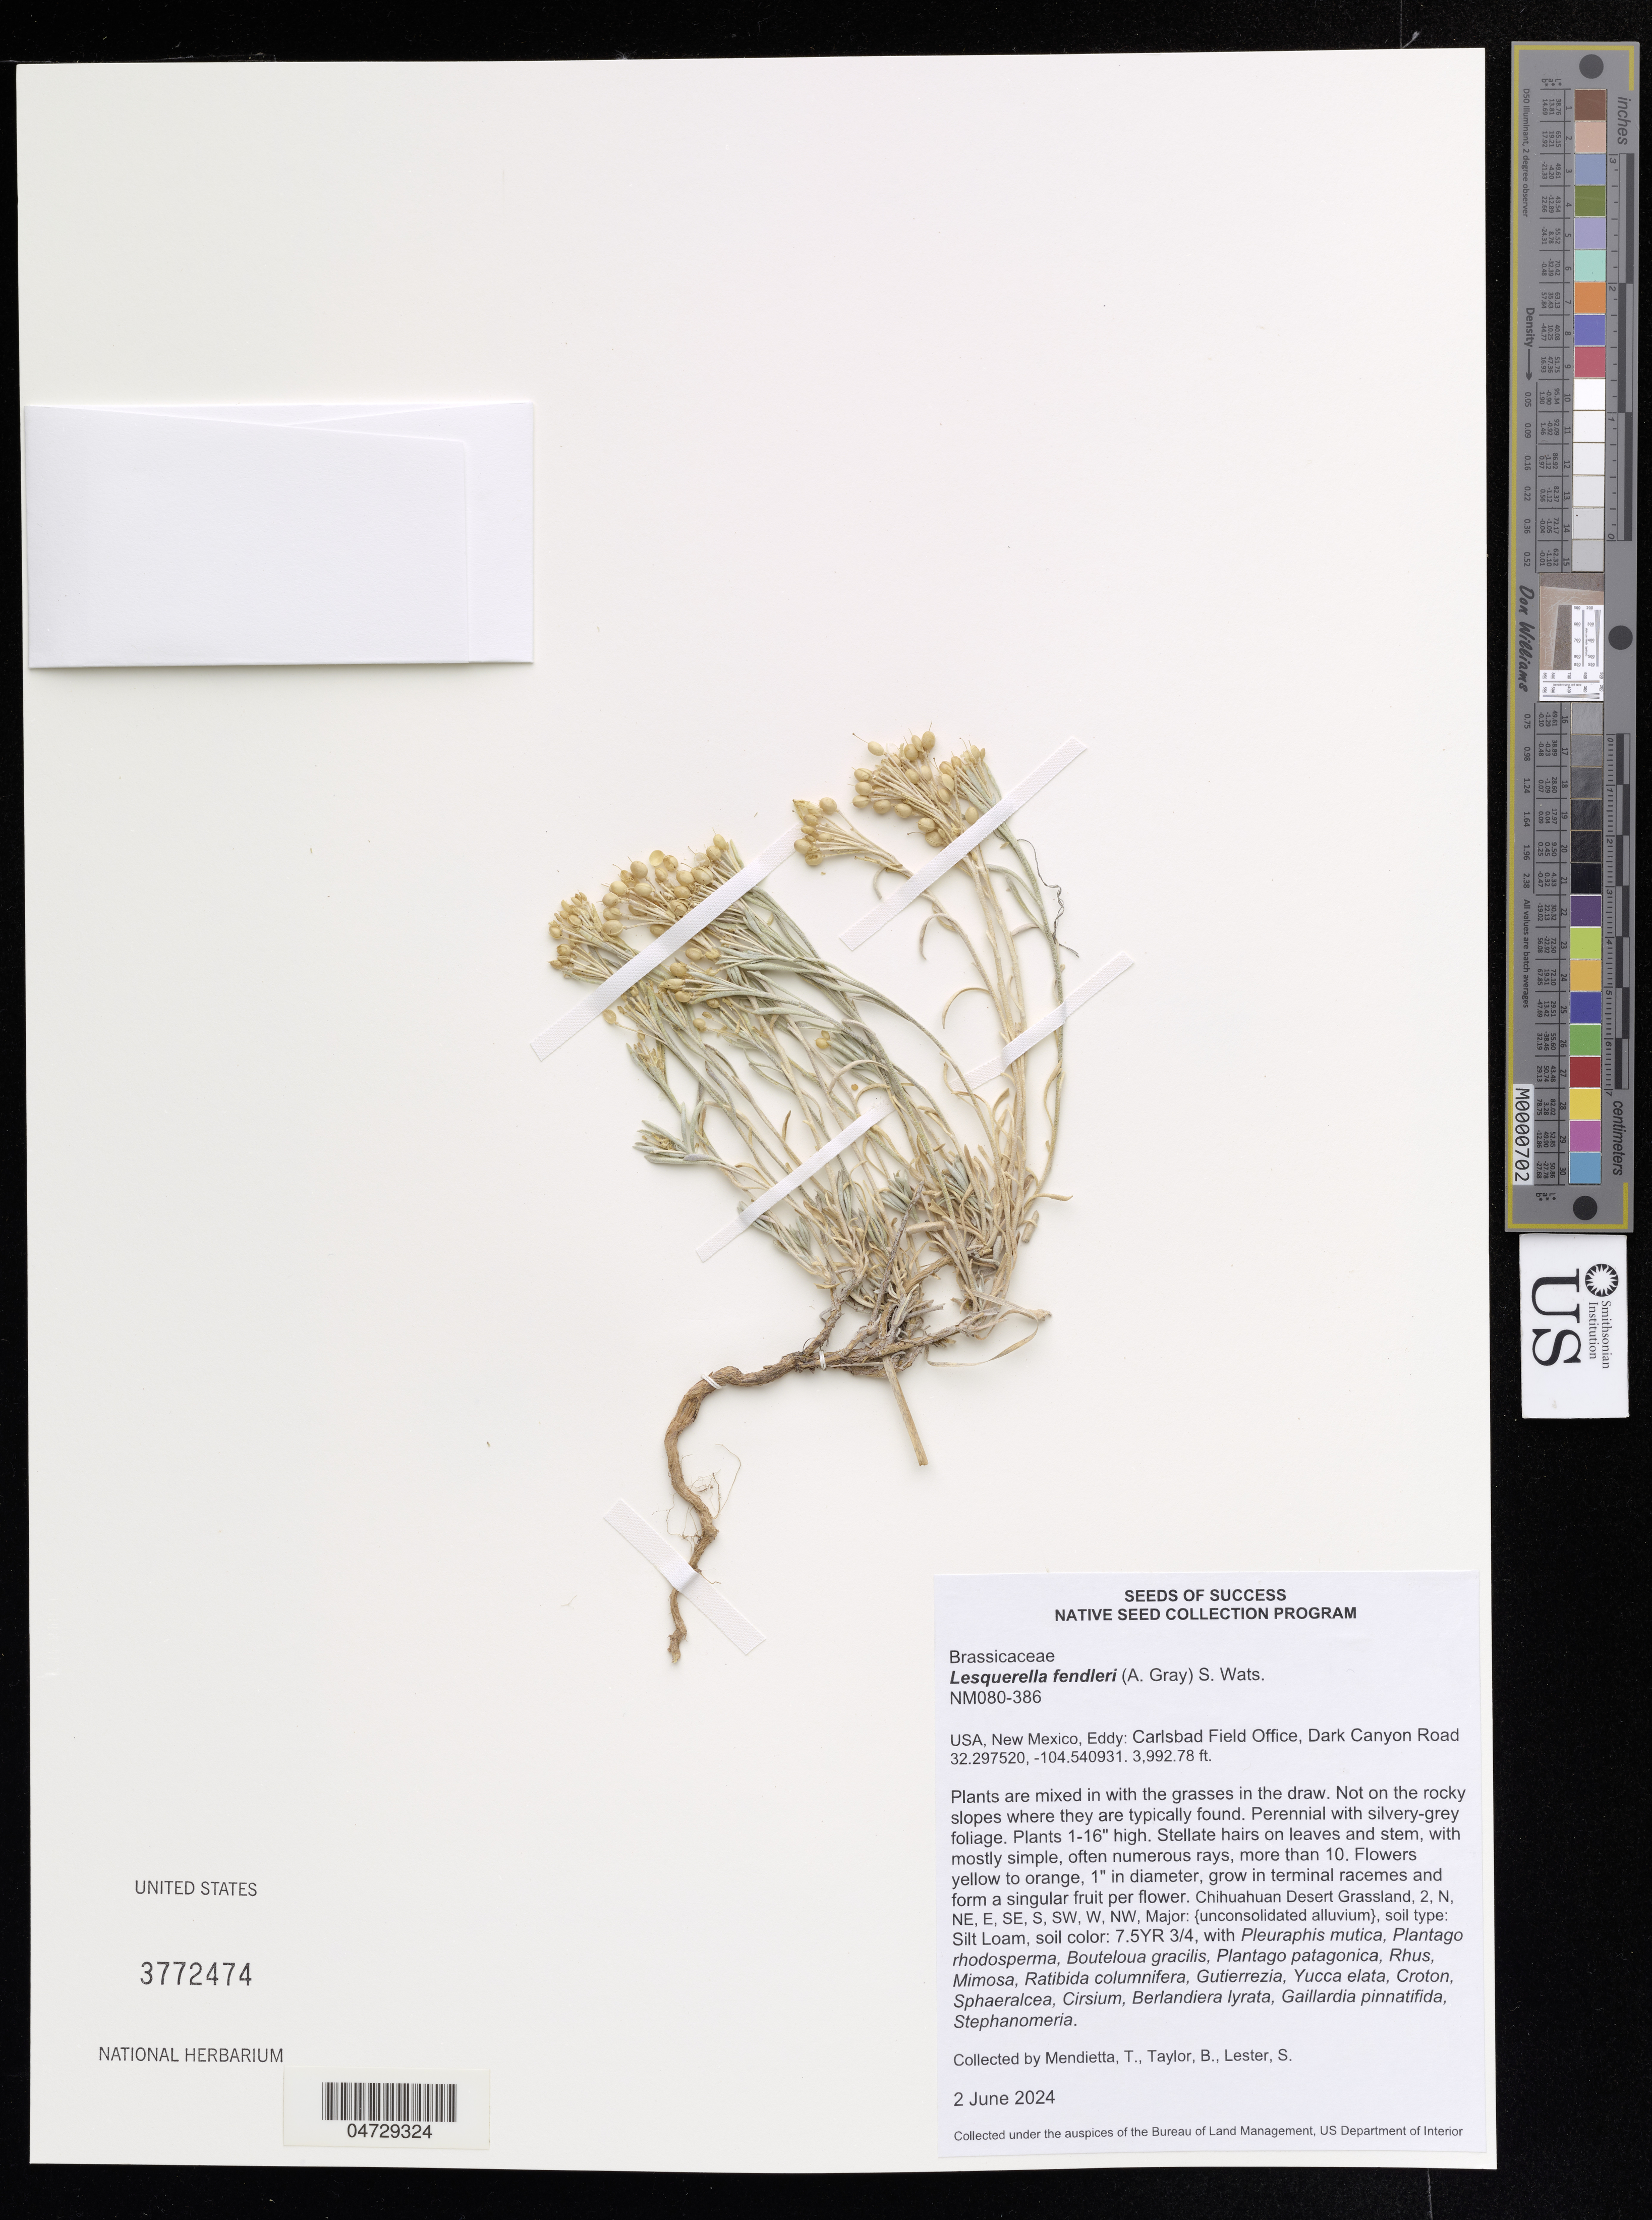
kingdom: Plantae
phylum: Tracheophyta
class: Magnoliopsida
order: Brassicales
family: Brassicaceae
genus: Lesquerella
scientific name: Lesquerella fendleri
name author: (A. Gray) S. Watson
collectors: T. Mendietta, B. Taylor & S. Lester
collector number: NM080-386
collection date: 2024-06-02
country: United States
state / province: New Mexico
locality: Eddy: Carlsbad Field Office, Dark Canyon Road.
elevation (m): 1217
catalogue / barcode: US 3772474